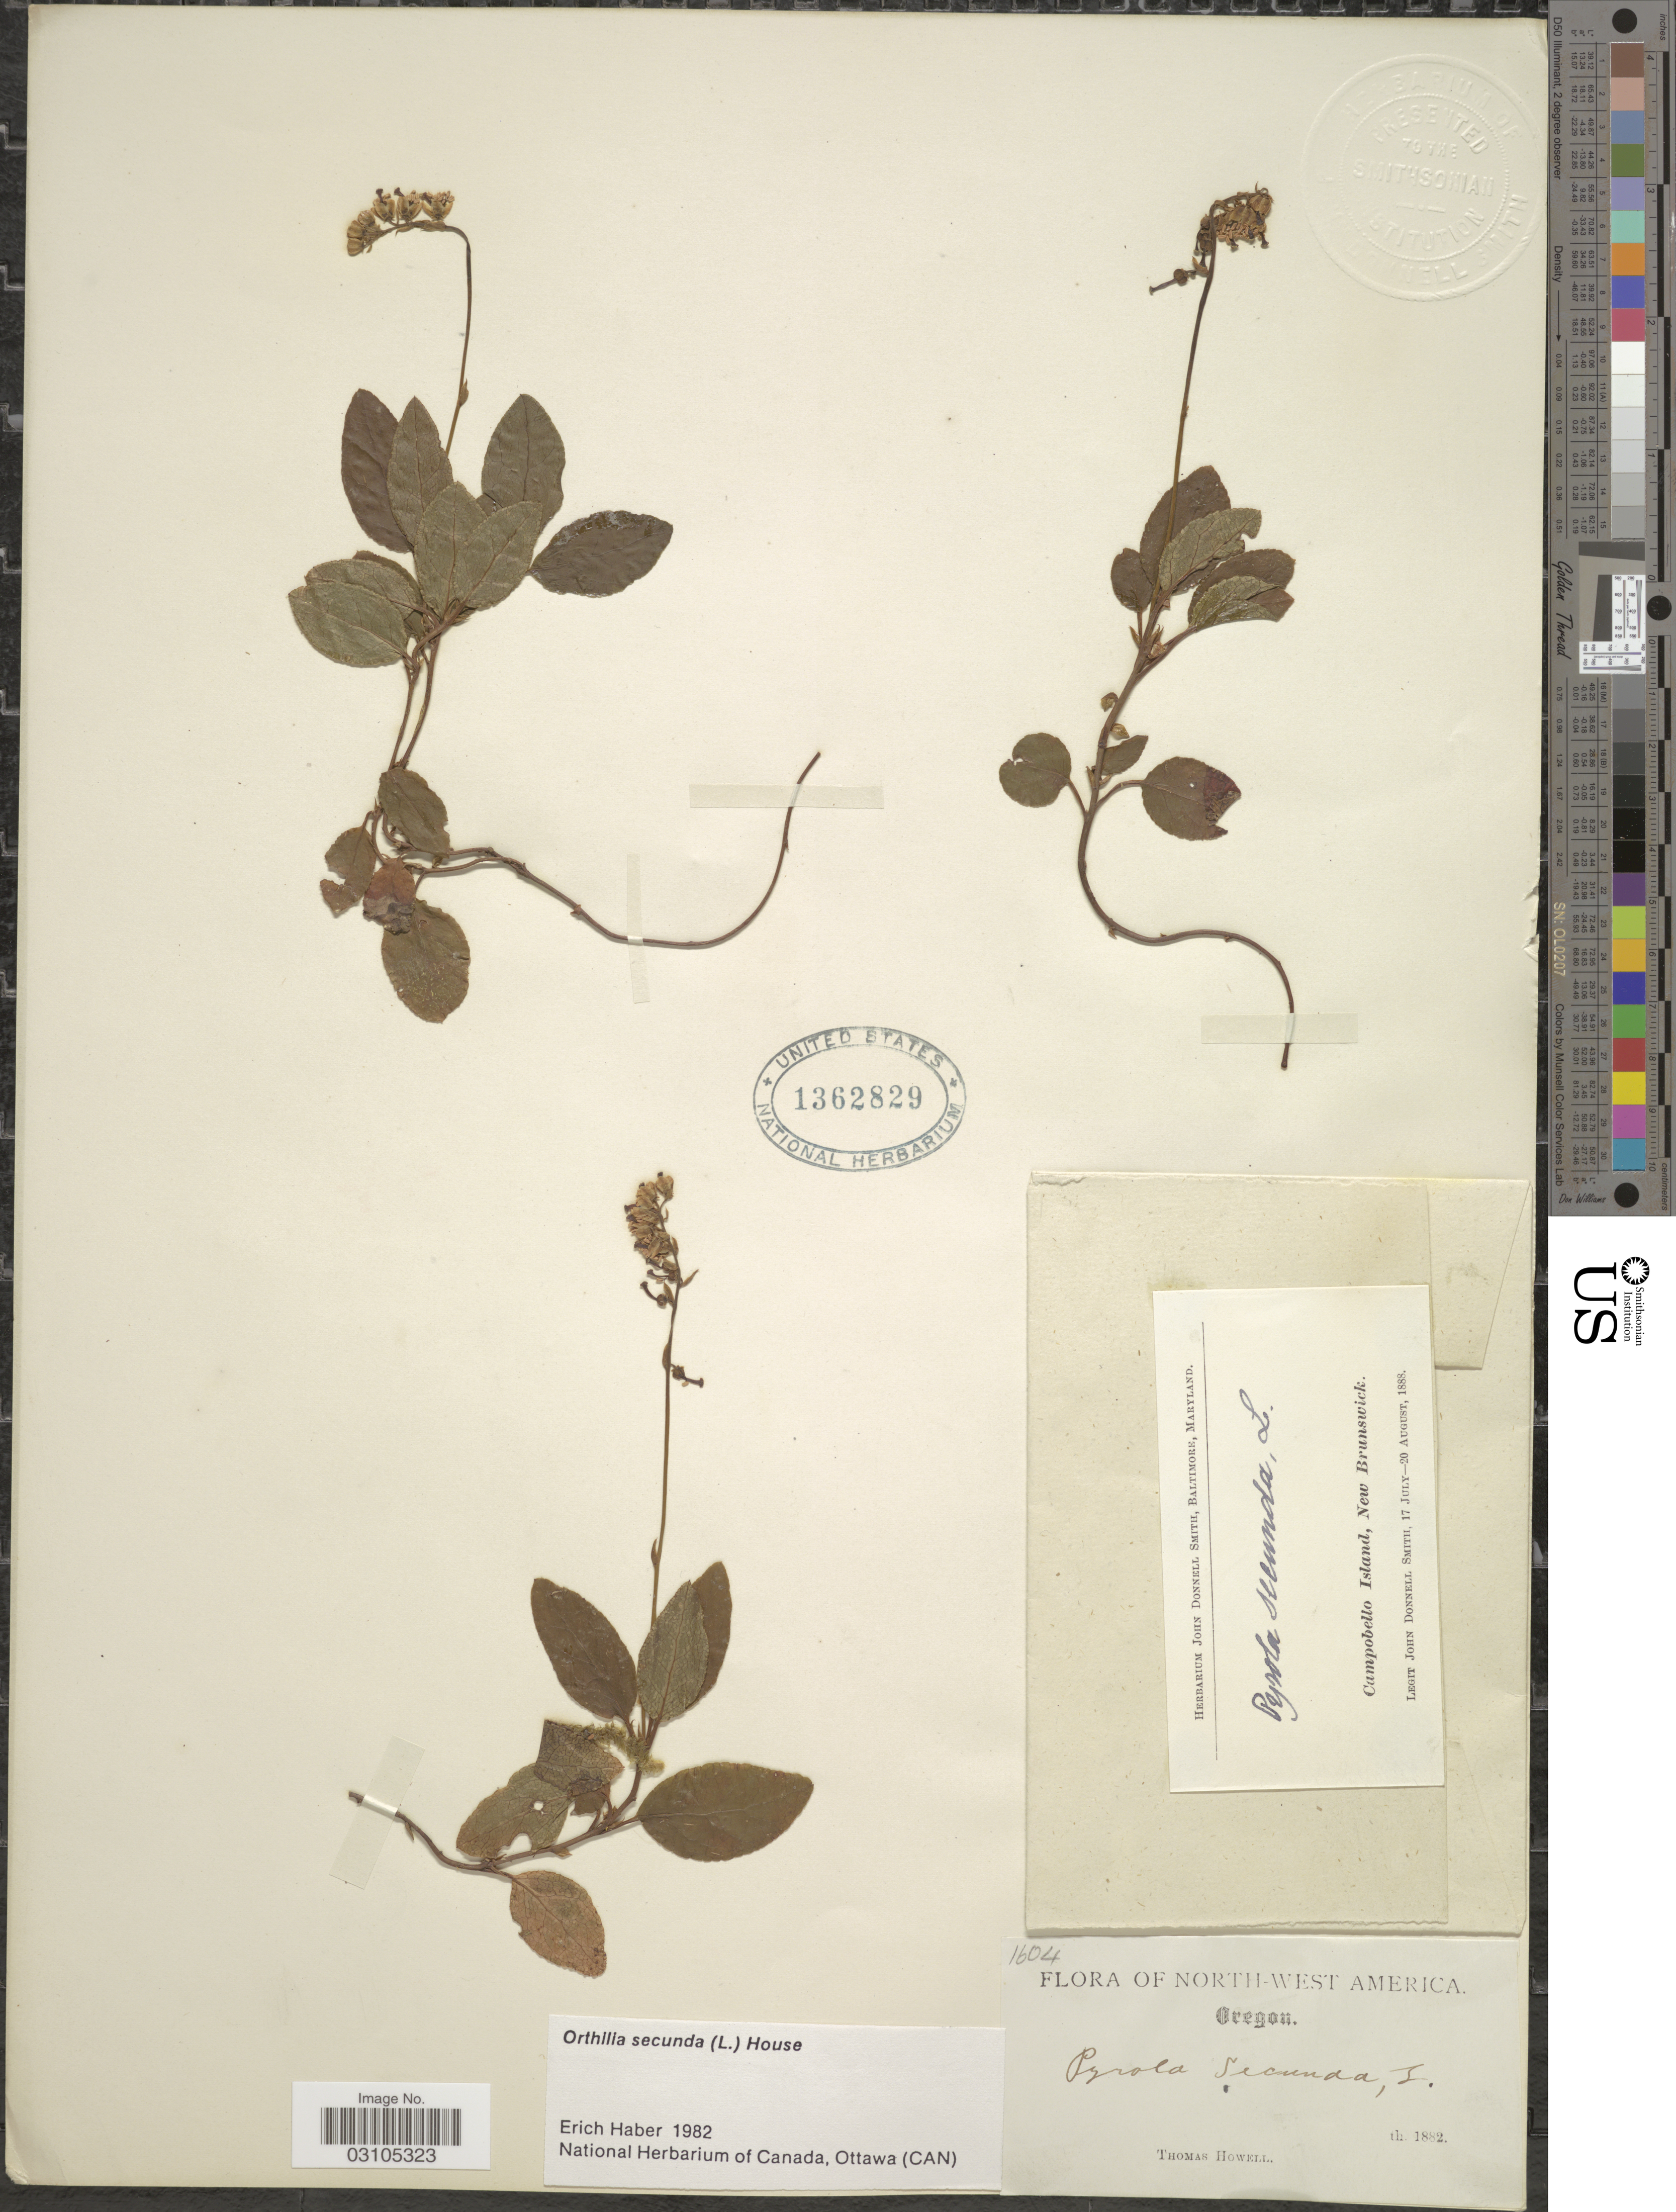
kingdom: Plantae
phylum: Tracheophyta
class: Magnoliopsida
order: Ericales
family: Ericaceae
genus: Orthilia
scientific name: Orthilia secunda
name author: (L.) House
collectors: T. Howell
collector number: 1604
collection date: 1882-10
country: United States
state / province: Oregon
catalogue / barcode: US 1362829